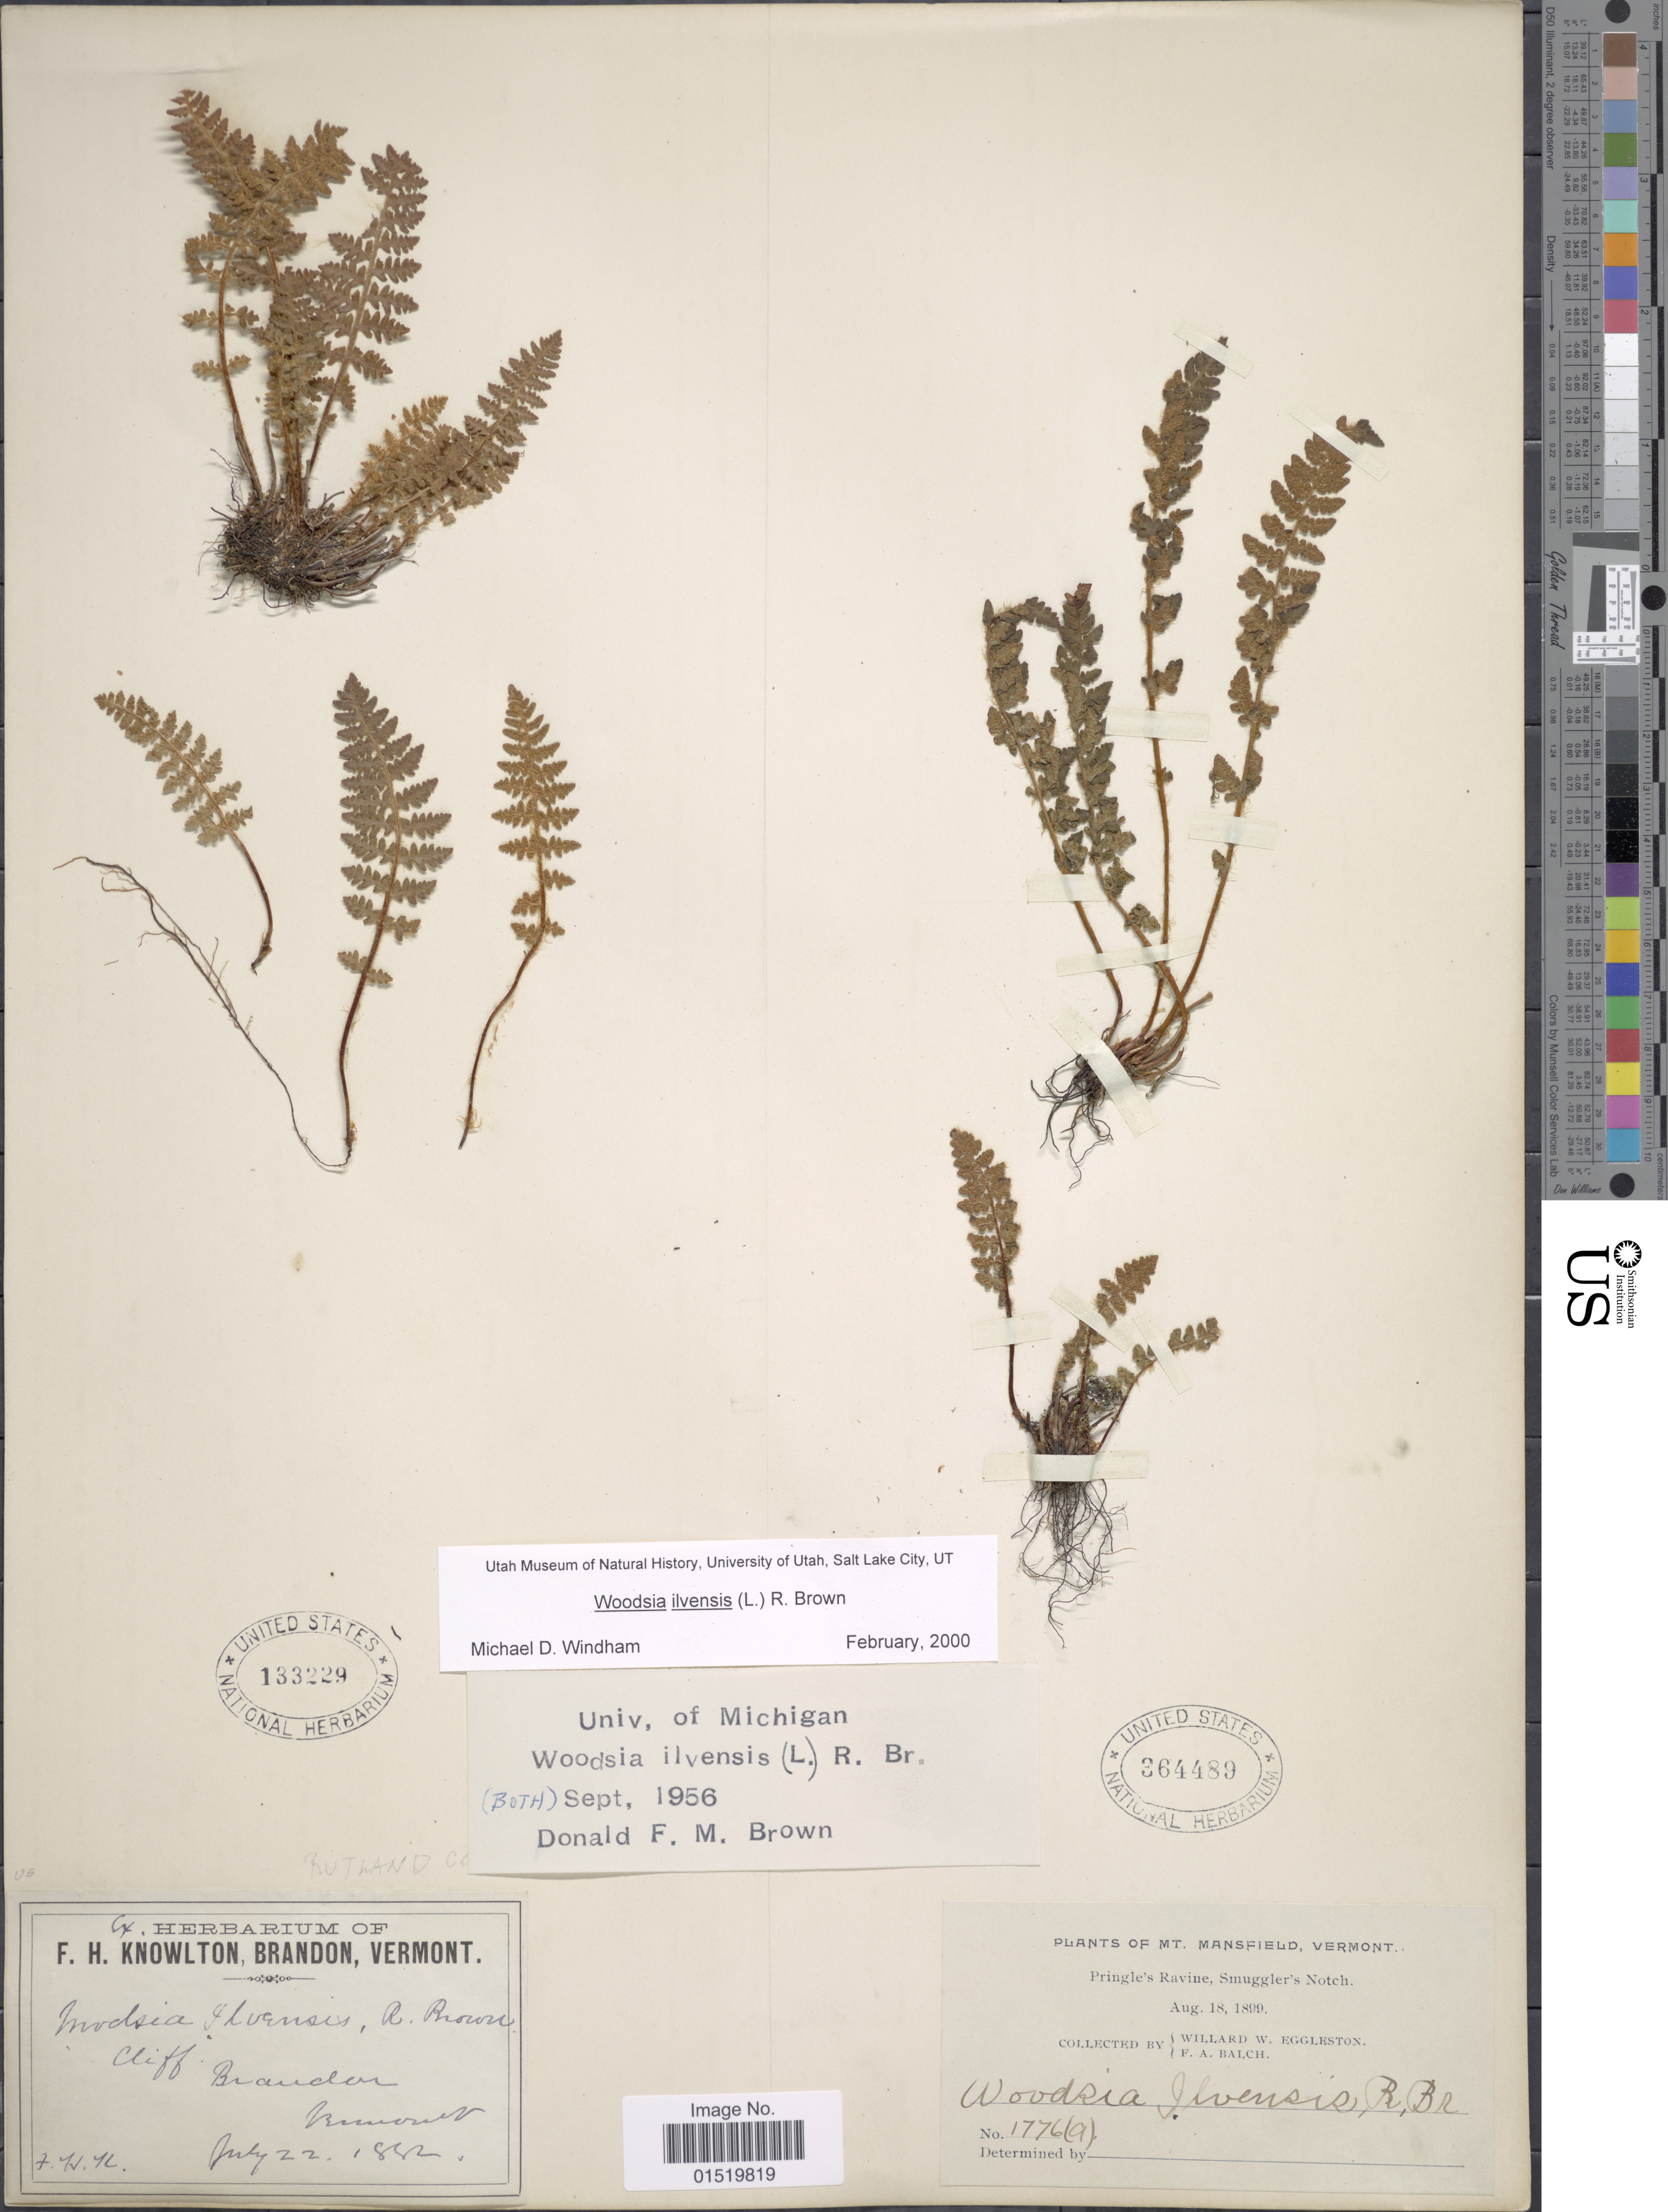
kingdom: Plantae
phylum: Tracheophyta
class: Polypodiopsida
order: Polypodiales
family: Woodsiaceae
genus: Woodsia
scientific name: Woodsia ilvensis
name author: (L.) R. Br.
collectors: F. H. Knowlton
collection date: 1882-07-22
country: United States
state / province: Vermont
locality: Cliff Brandon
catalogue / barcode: US 133229